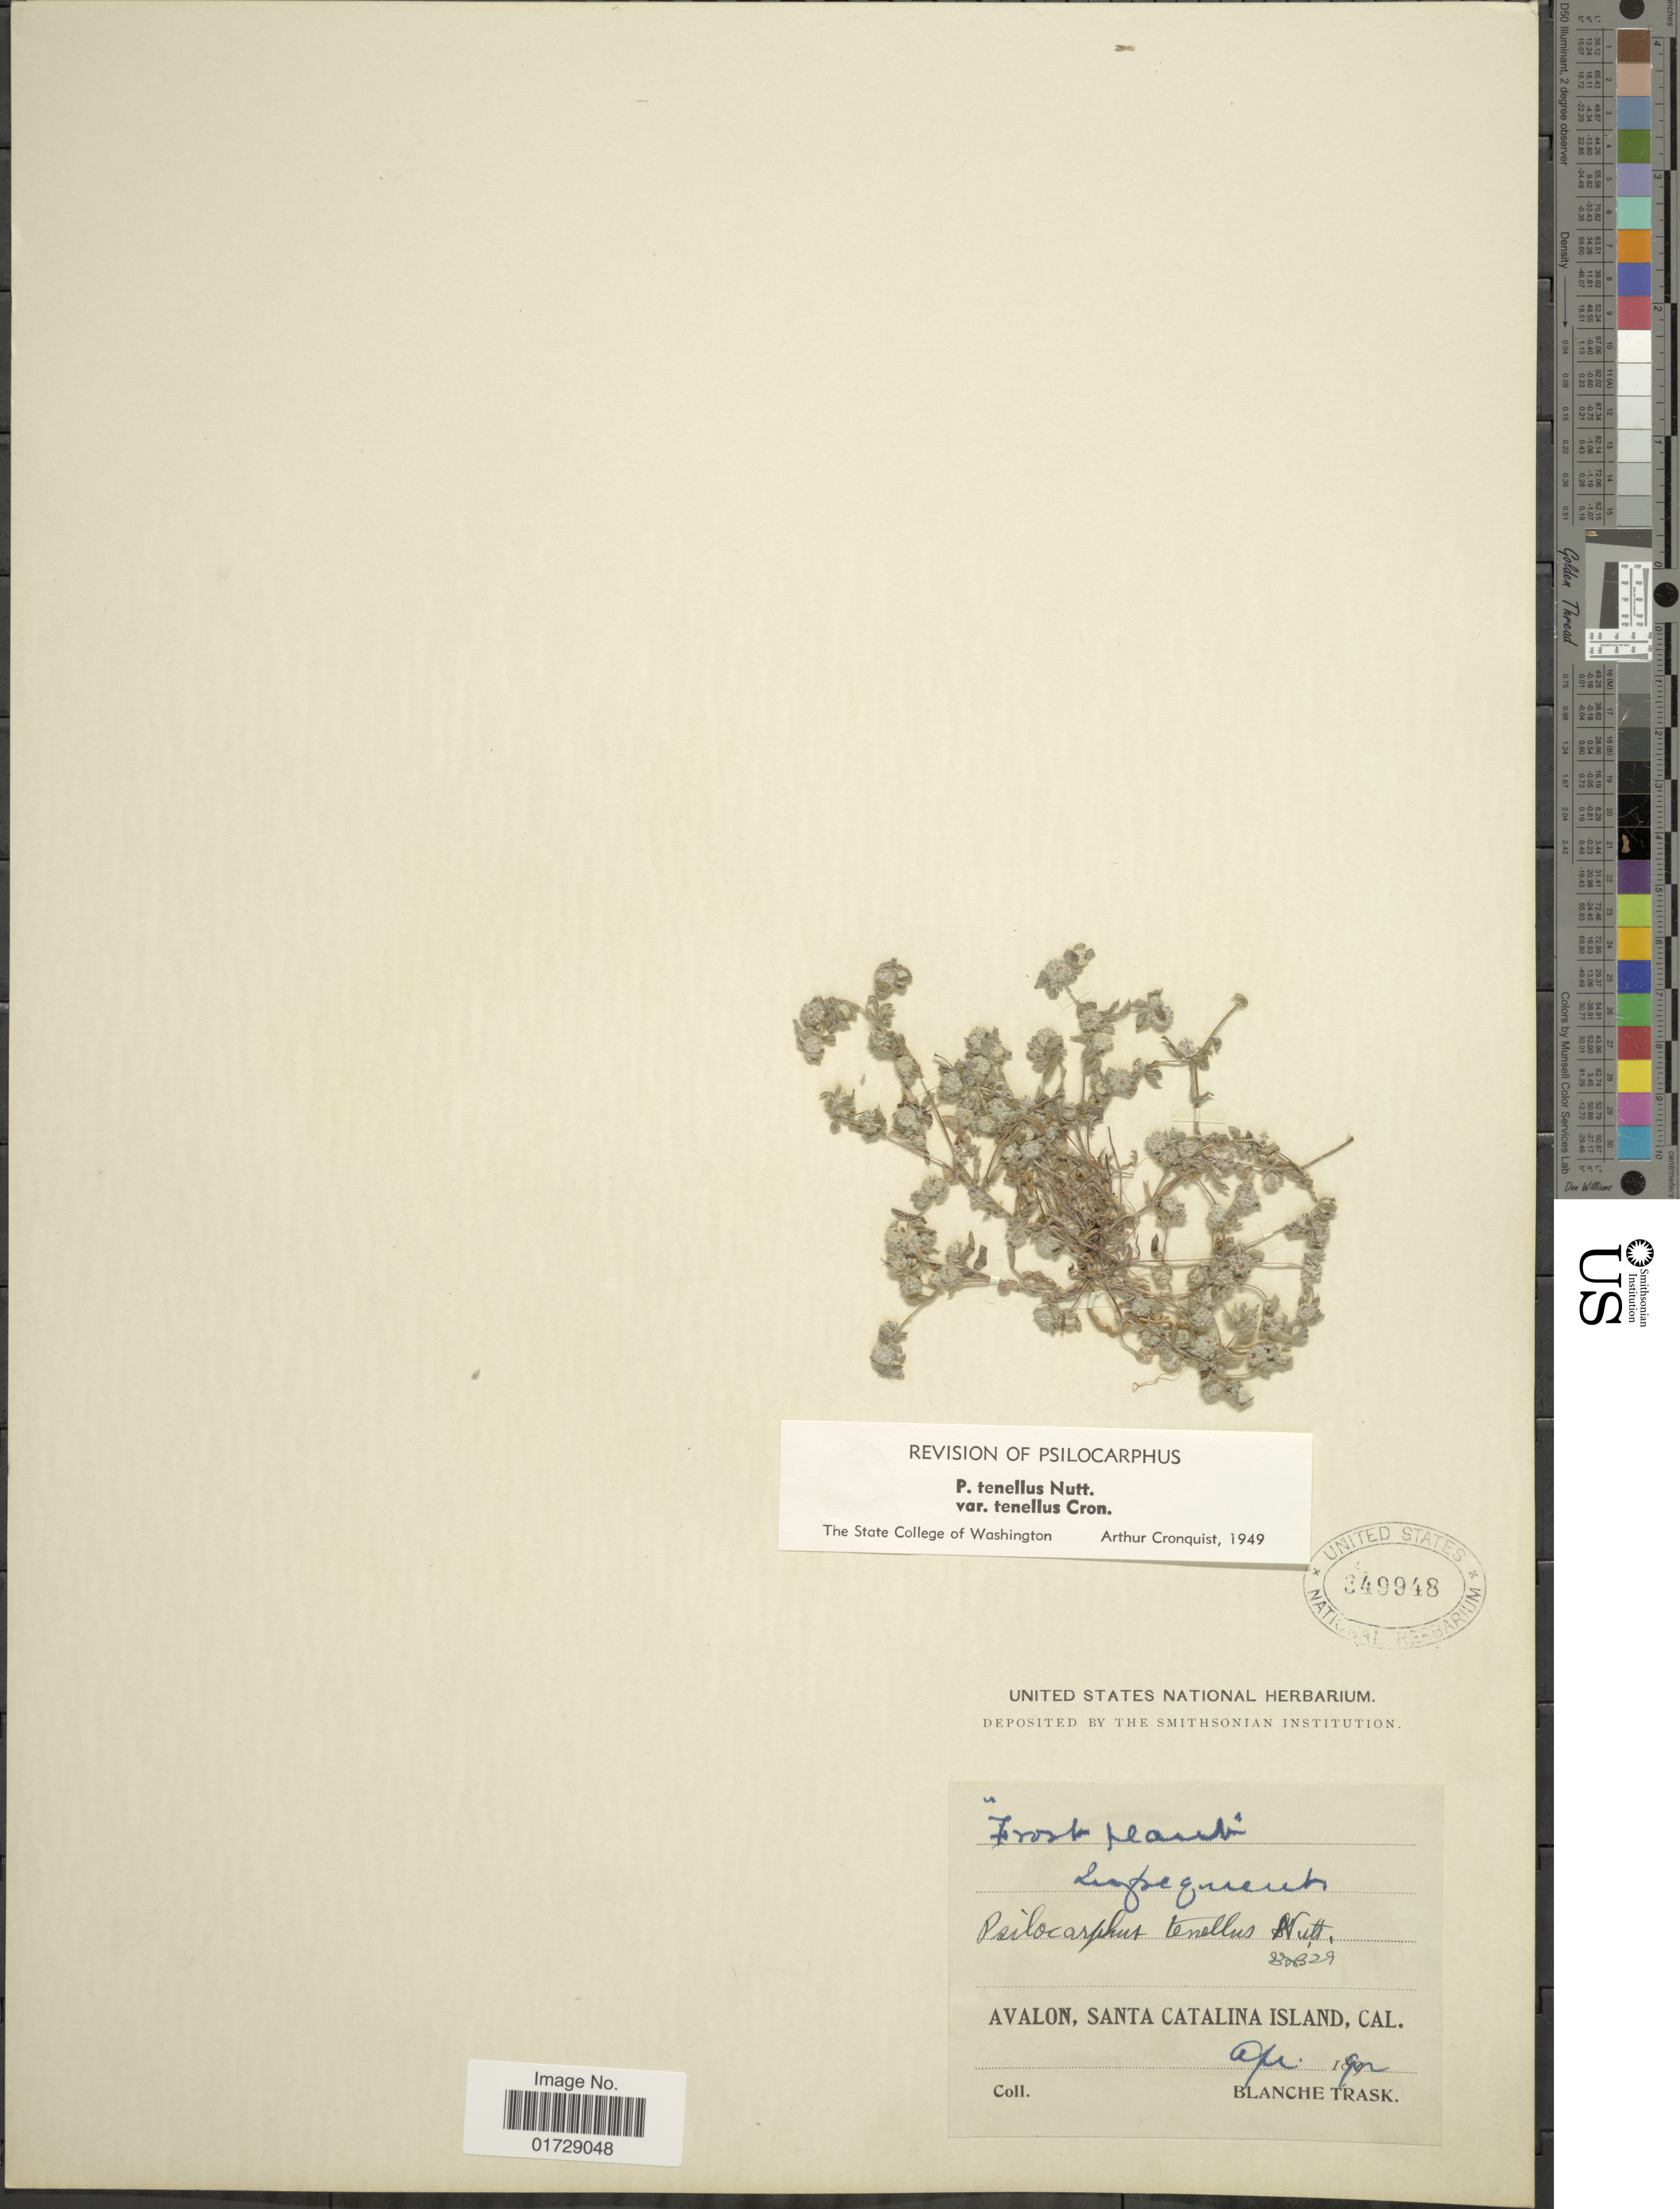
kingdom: Plantae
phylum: Tracheophyta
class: Magnoliopsida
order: Asterales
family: Asteraceae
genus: Psilocarphus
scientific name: Psilocarphus tenellus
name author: Nutt.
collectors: B. Trask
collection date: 1892-04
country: United States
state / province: California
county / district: Los Angeles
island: Santa Catalina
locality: Avalon, Santa Catalina Island, Cal.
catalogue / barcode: US 349948